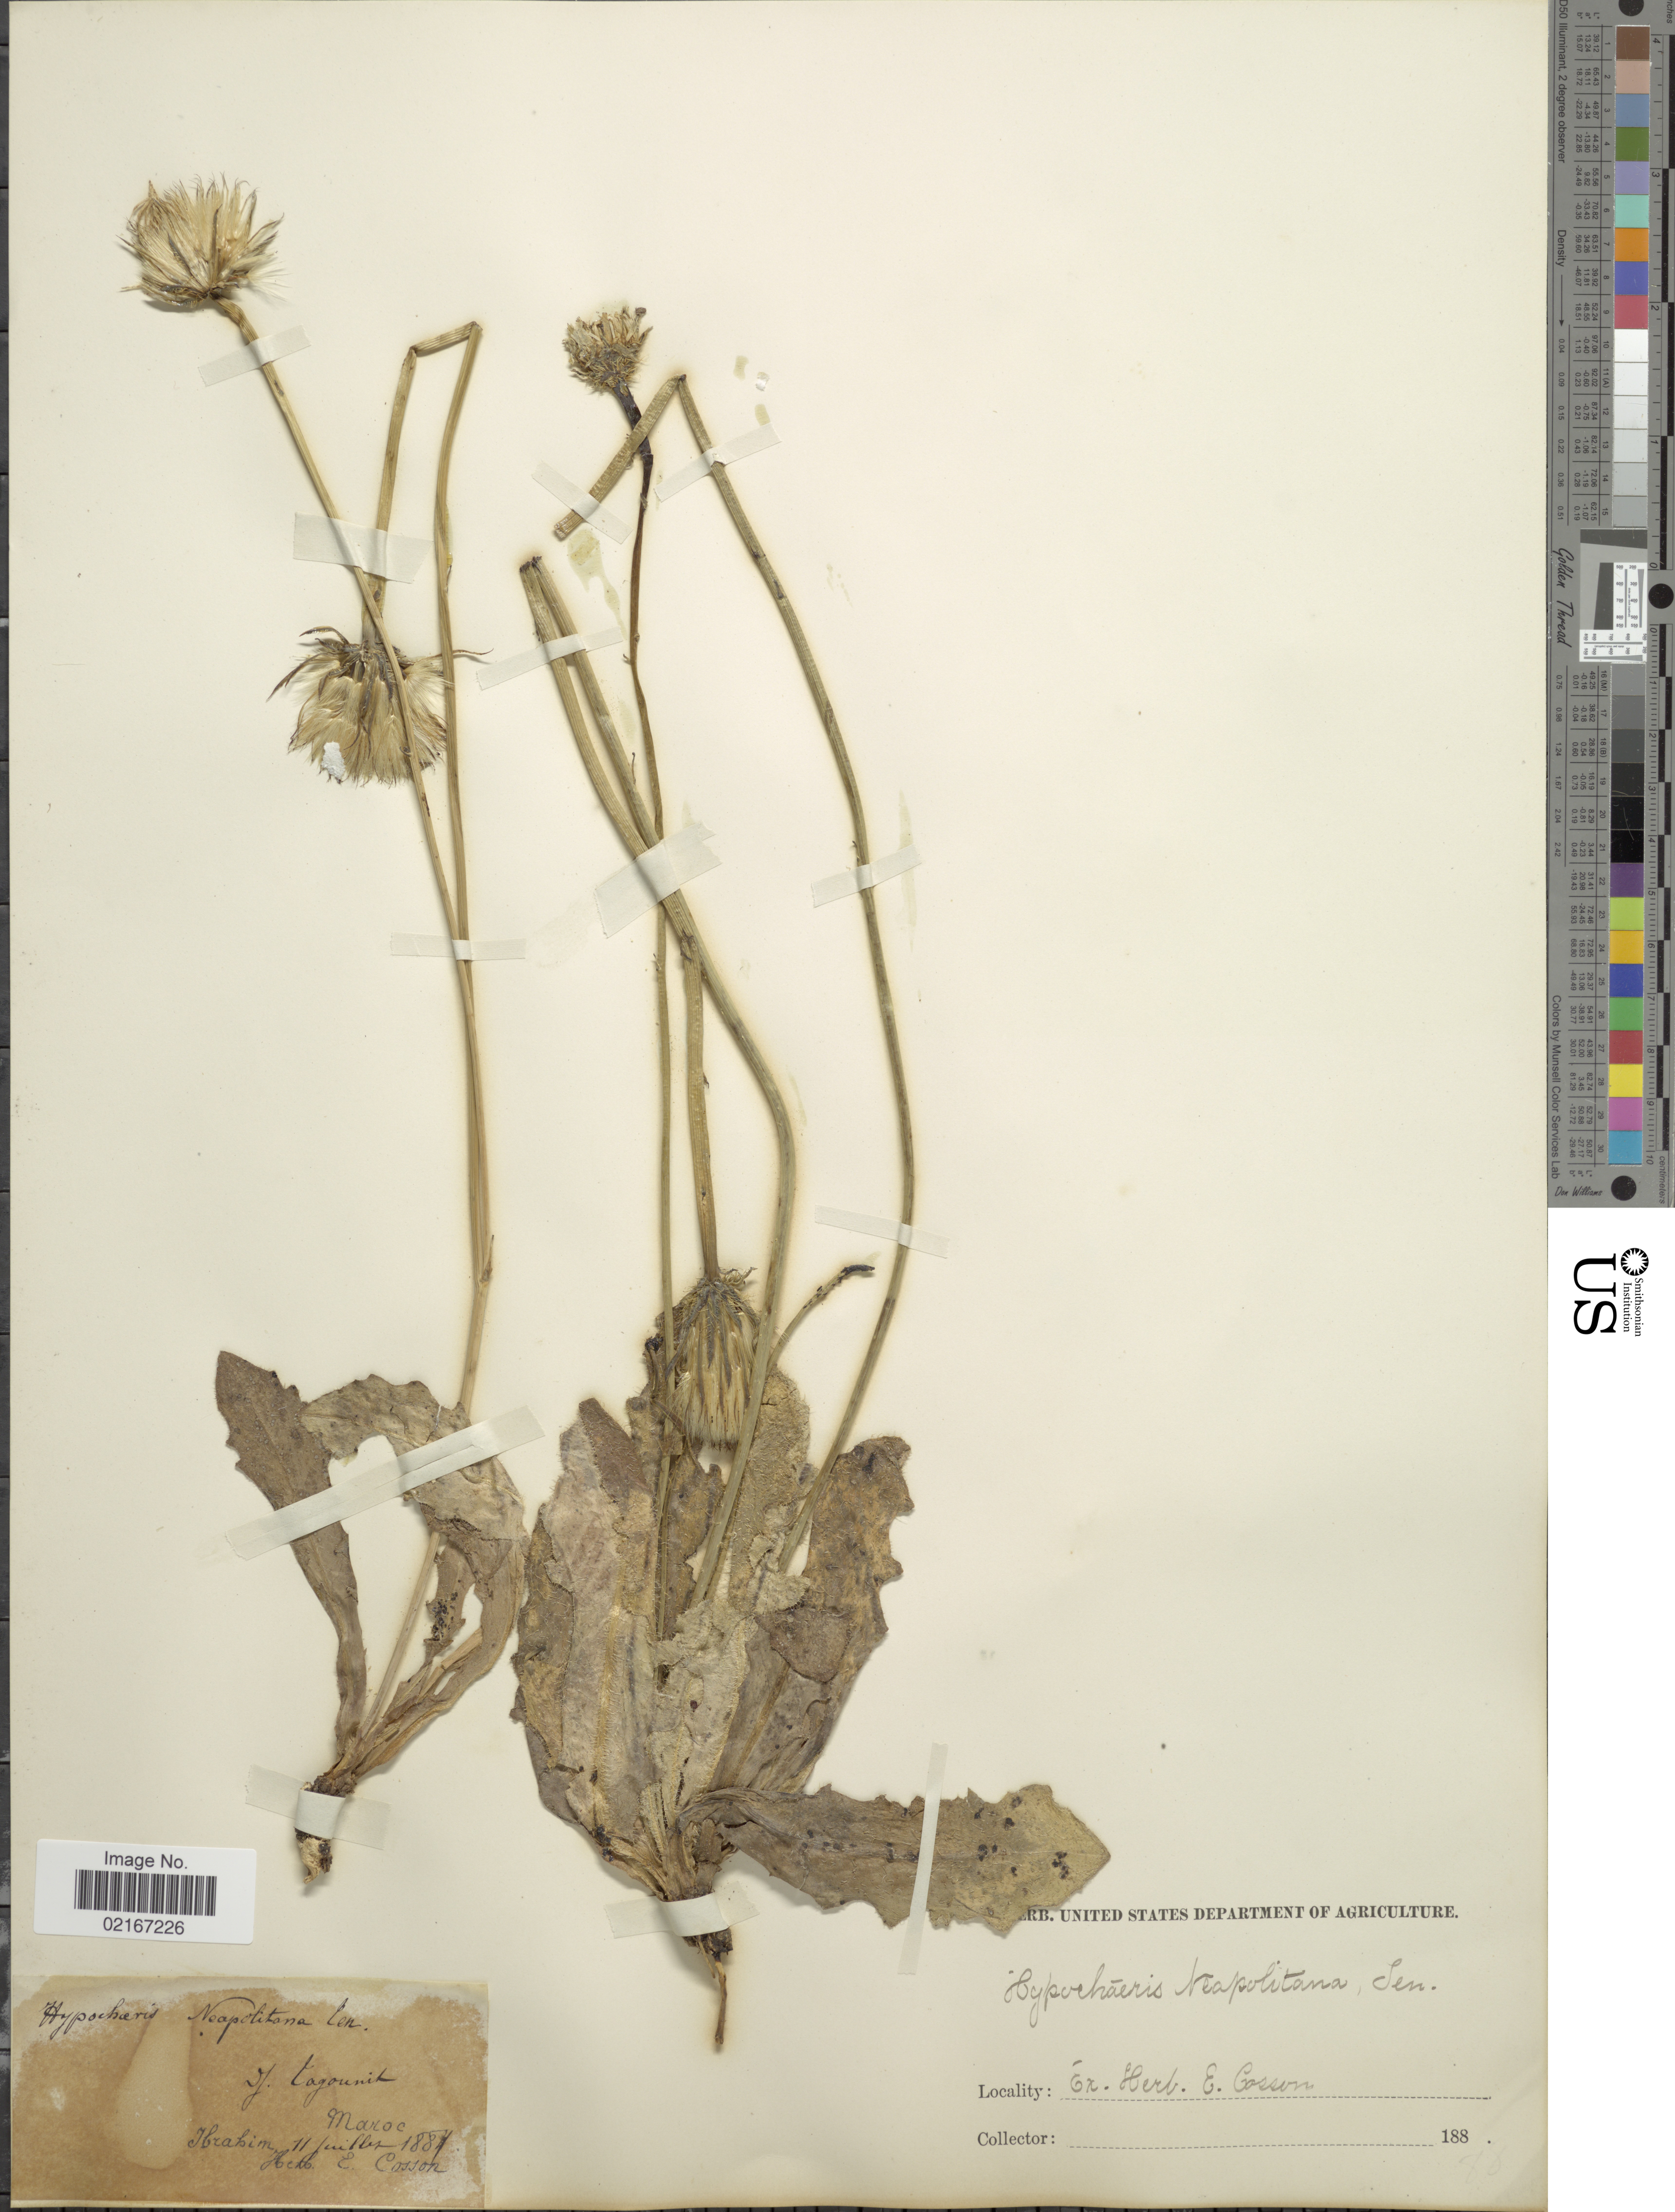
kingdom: Plantae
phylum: Tracheophyta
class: Magnoliopsida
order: Asterales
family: Asteraceae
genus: Hypochaeris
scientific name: Hypochaeris radicata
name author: L.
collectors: -. Ibrahim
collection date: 1884-07-11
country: Morocco